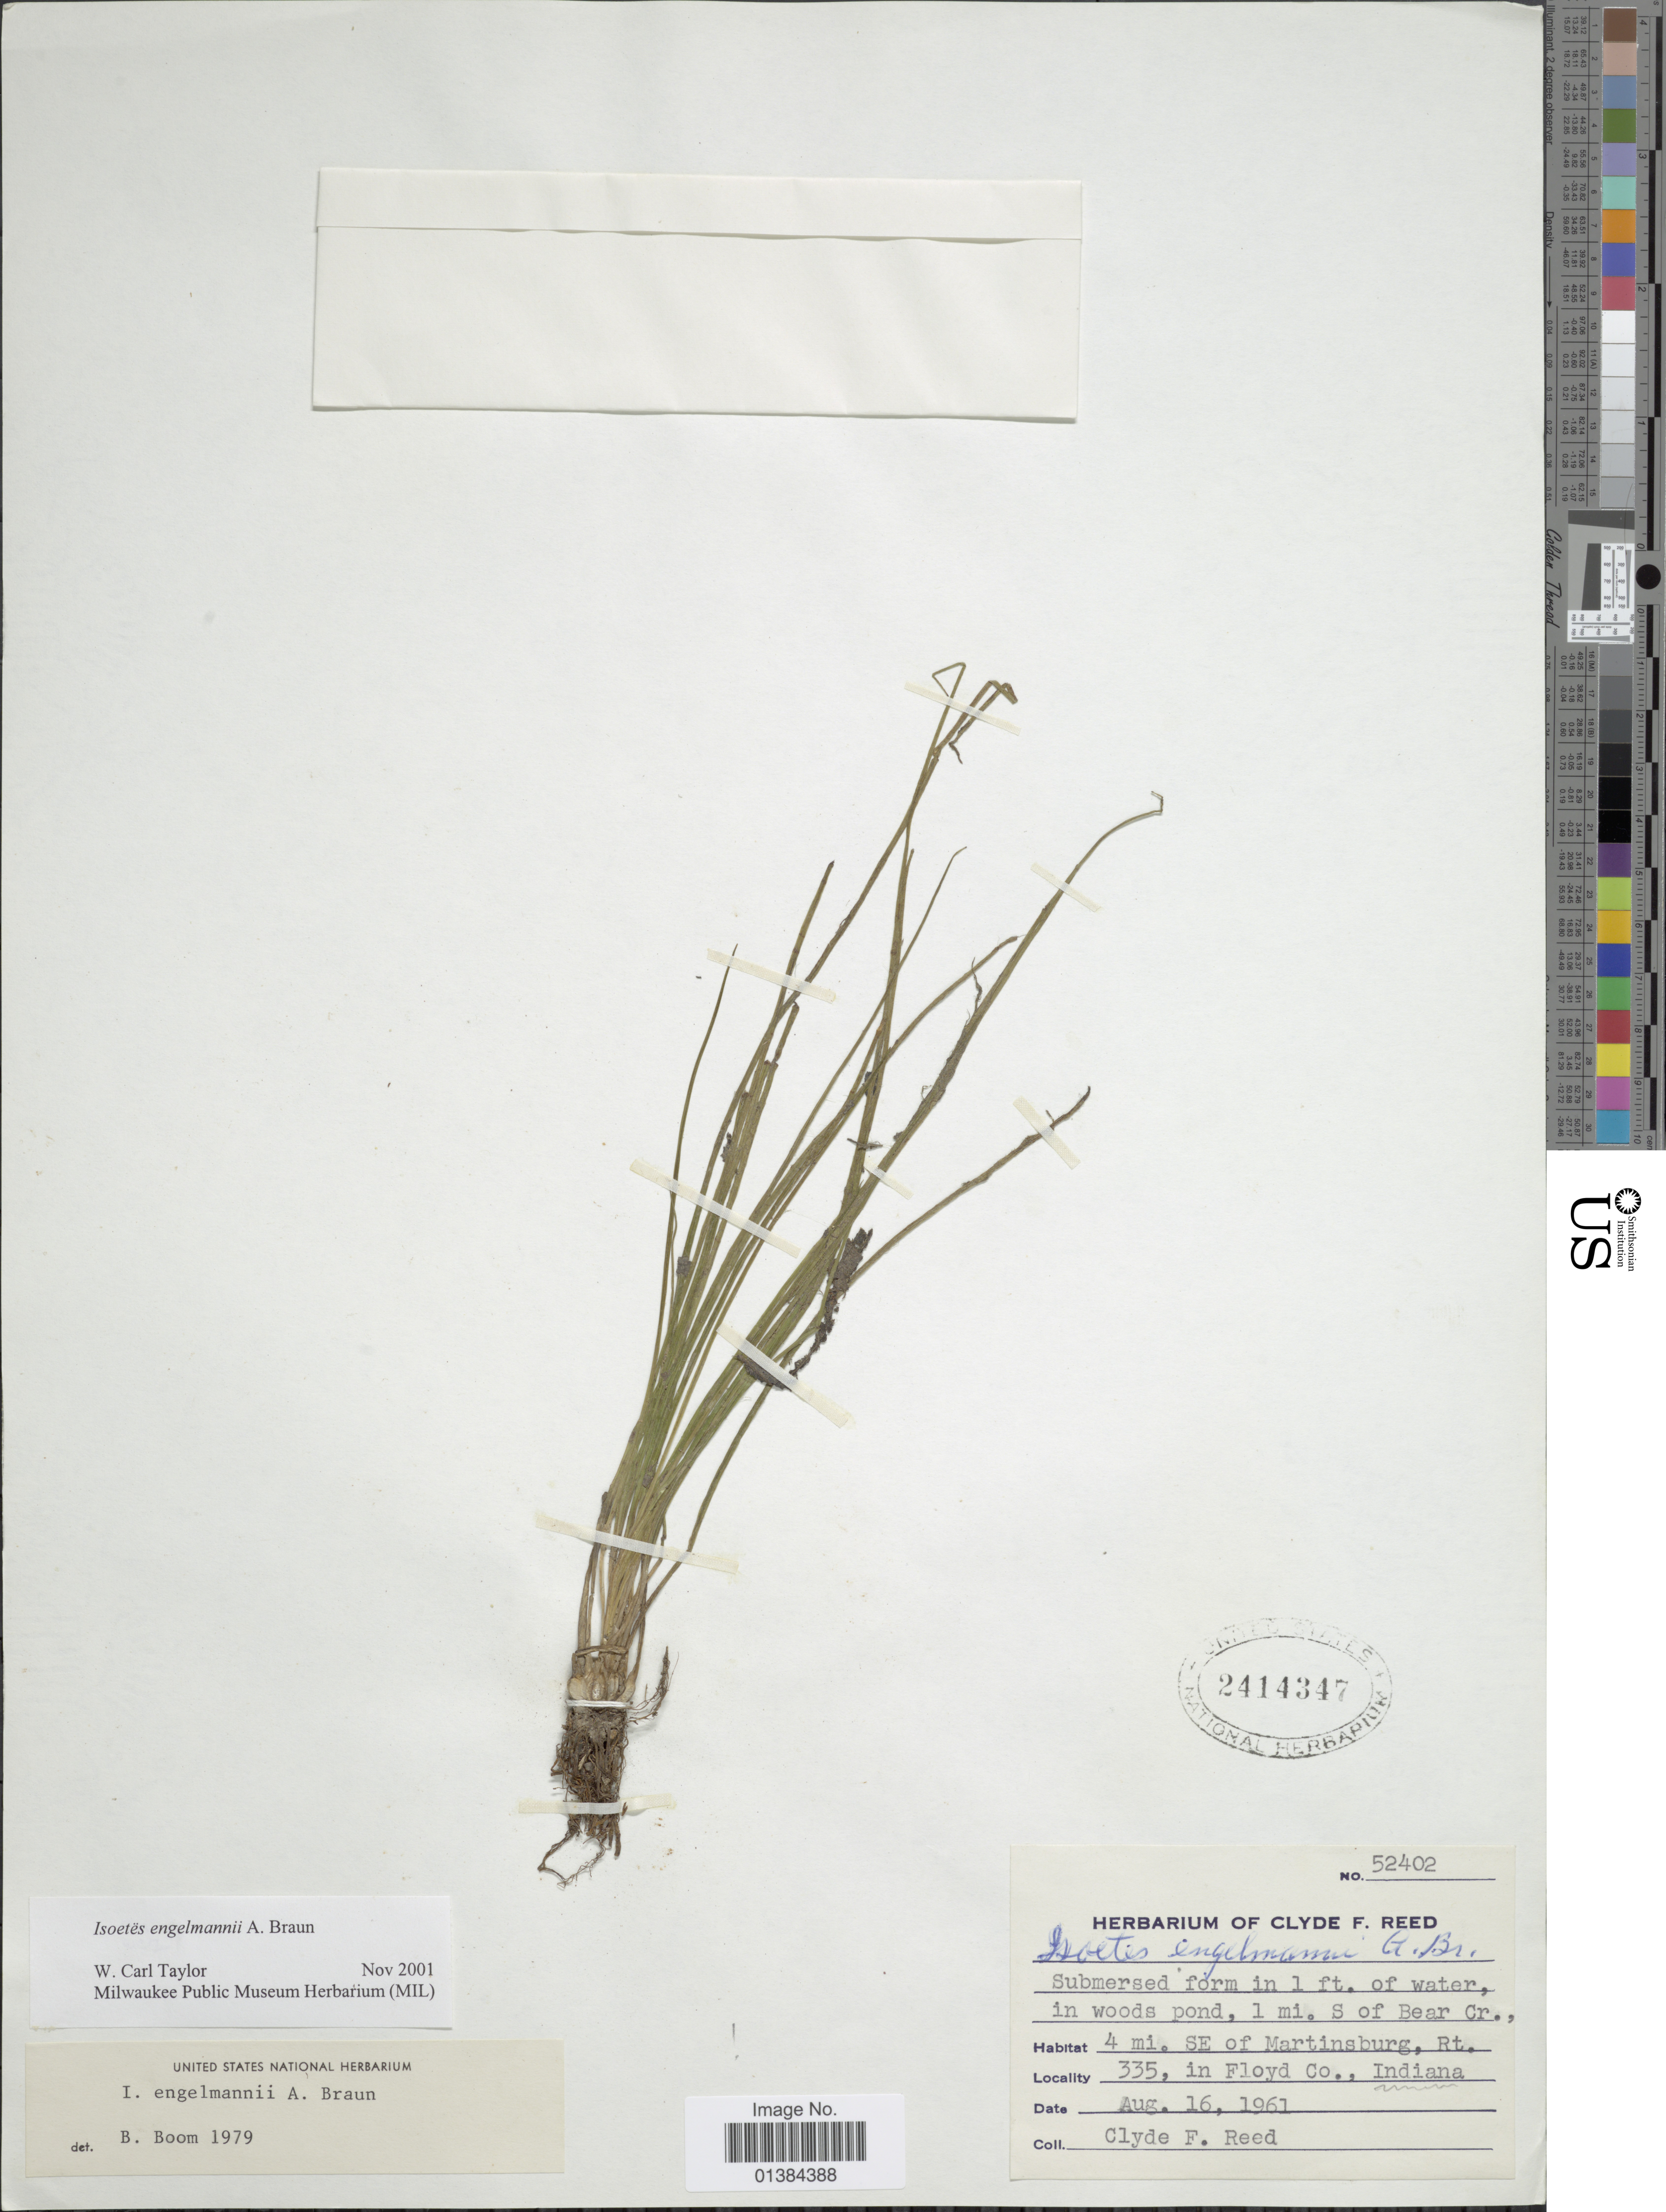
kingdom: Plantae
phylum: Tracheophyta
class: Lycopodiopsida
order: Isoetales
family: Isoetaceae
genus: Isoetes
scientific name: Isoetes engelmannii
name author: A. Braun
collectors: C. F. Reed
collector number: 52402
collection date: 1961-08-16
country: United States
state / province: Indiana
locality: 4 mi. SE of Martinsburg, Rt. 335, in Floyd Co.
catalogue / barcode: US 2414347